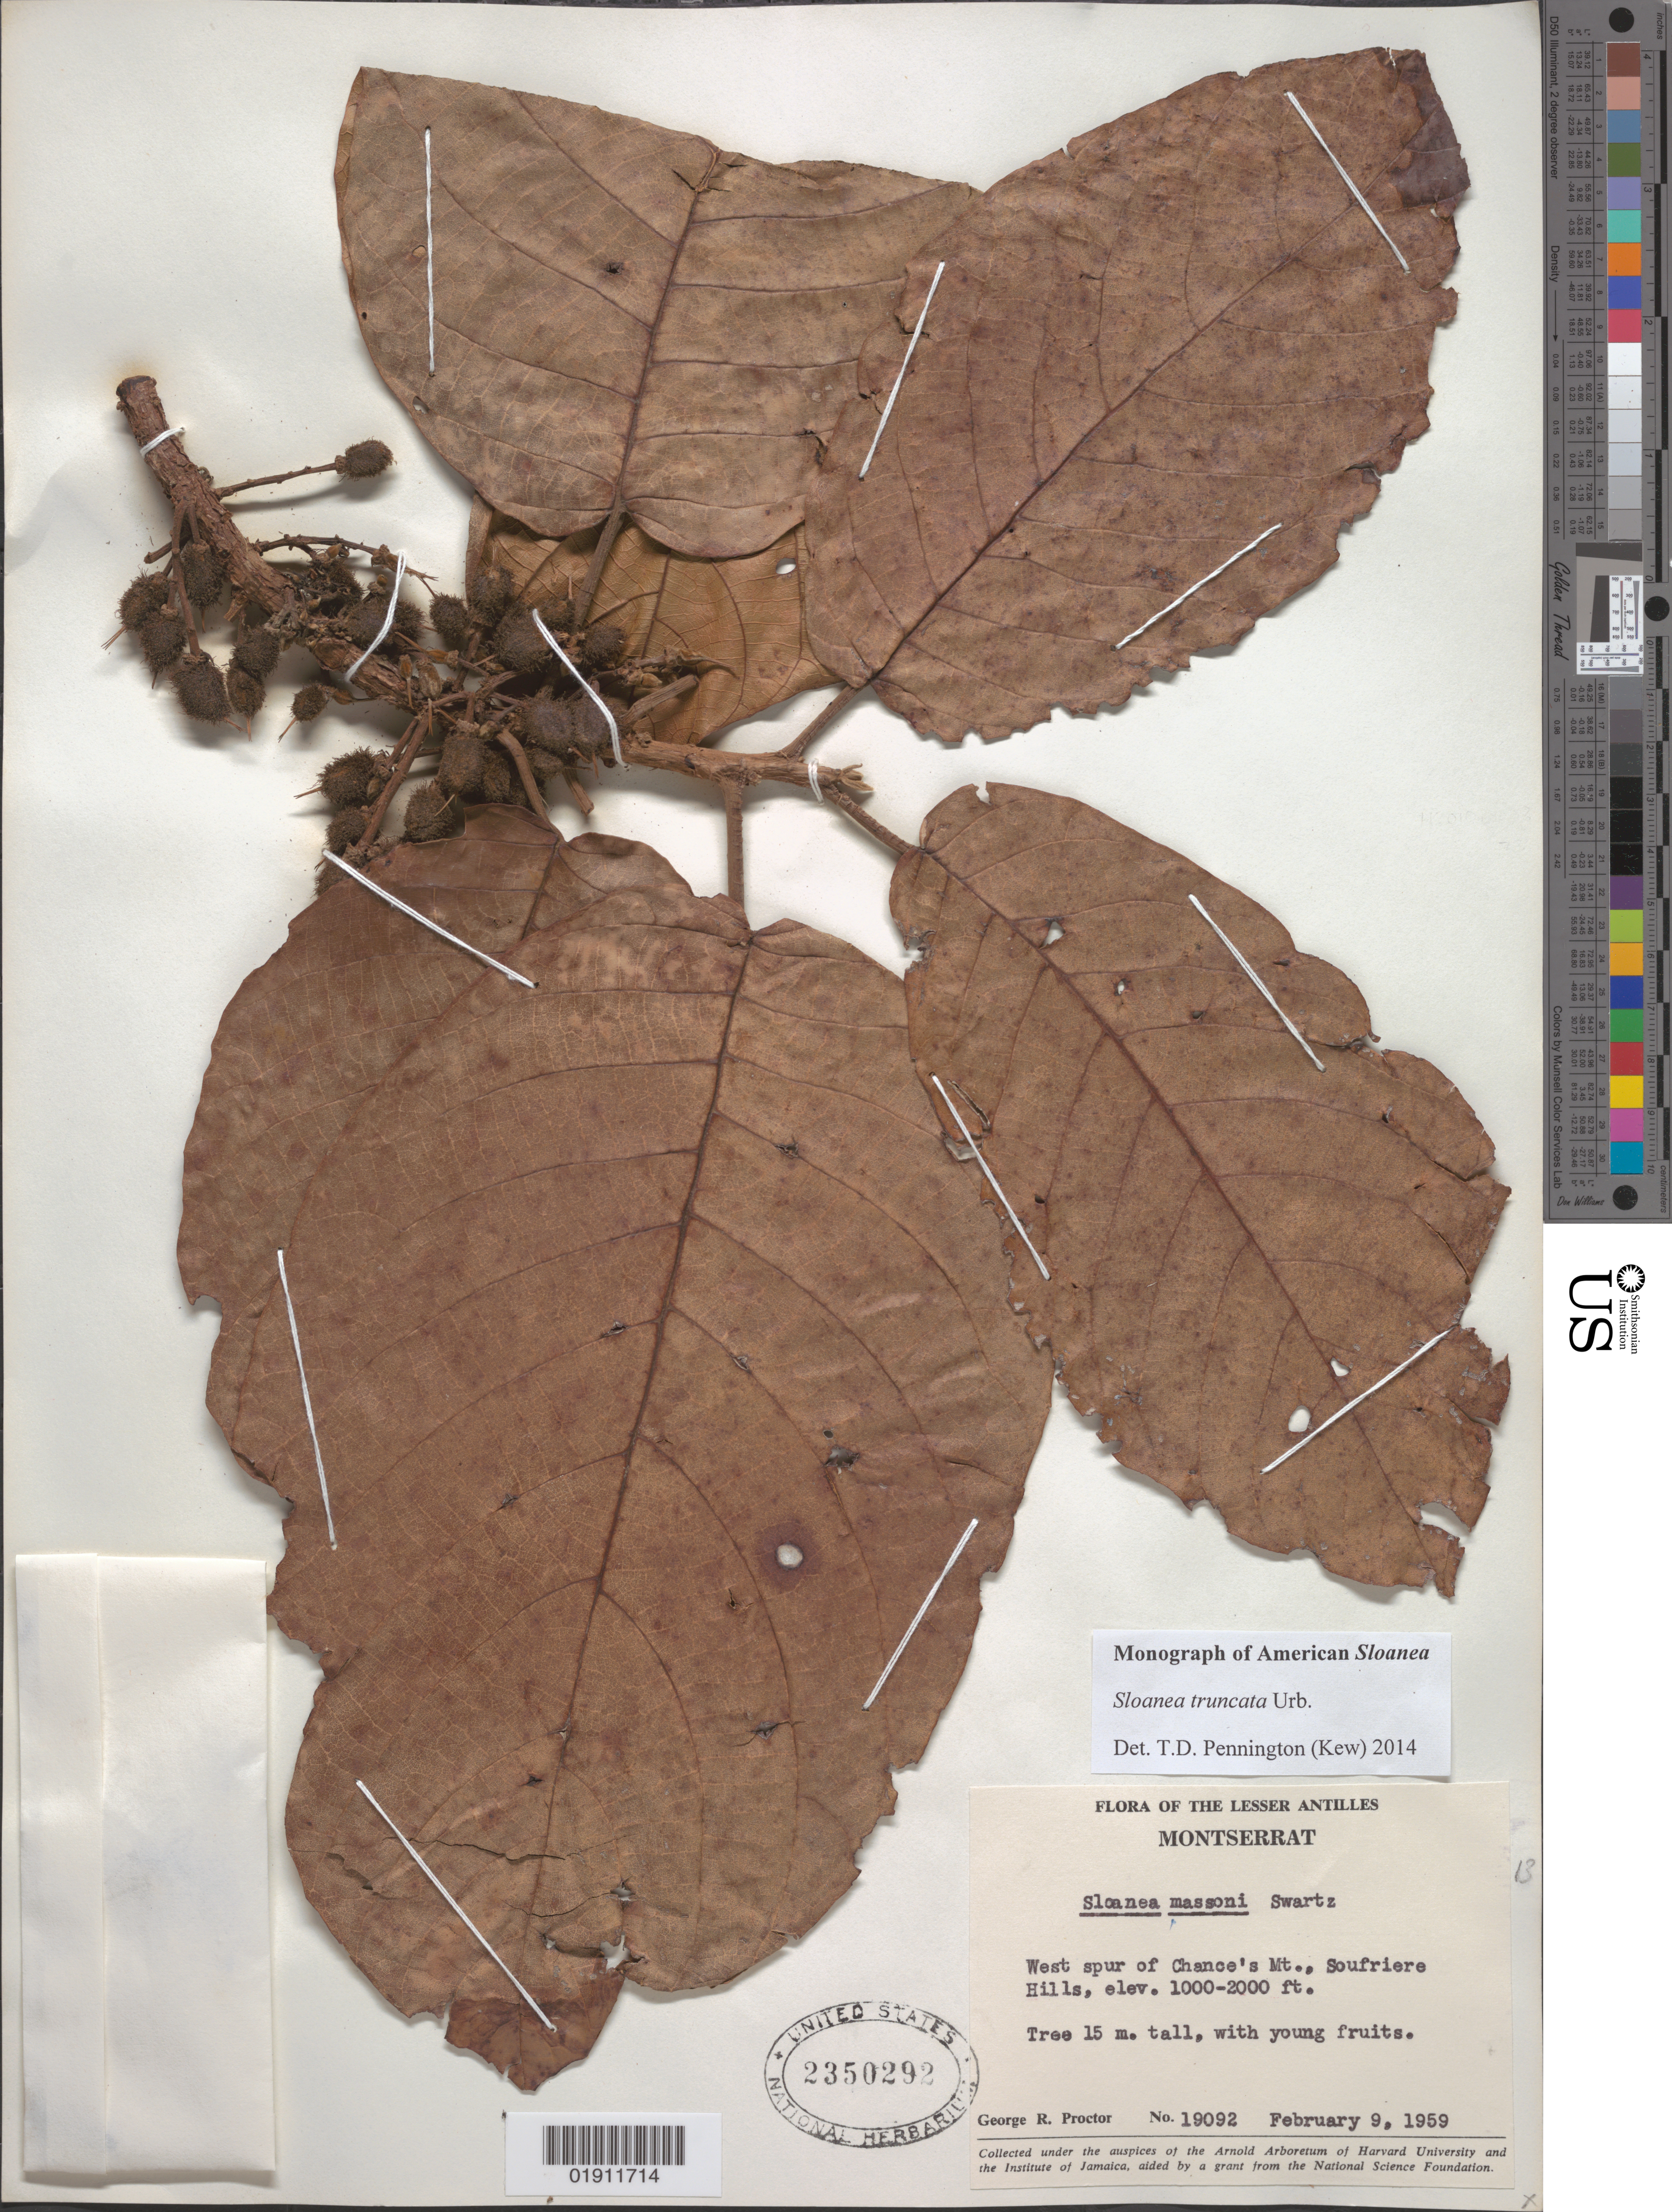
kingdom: Plantae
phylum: Tracheophyta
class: Magnoliopsida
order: Oxalidales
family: Elaeocarpaceae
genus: Sloanea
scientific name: Sloanea truncata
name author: Urb.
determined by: Pennington, T. D., (K)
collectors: G. R. Proctor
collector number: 19092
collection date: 1959-02-09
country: Montserrat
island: Montserrat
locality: Chance's Mt. west spur; Soufriere Hills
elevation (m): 305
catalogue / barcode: US 2350292